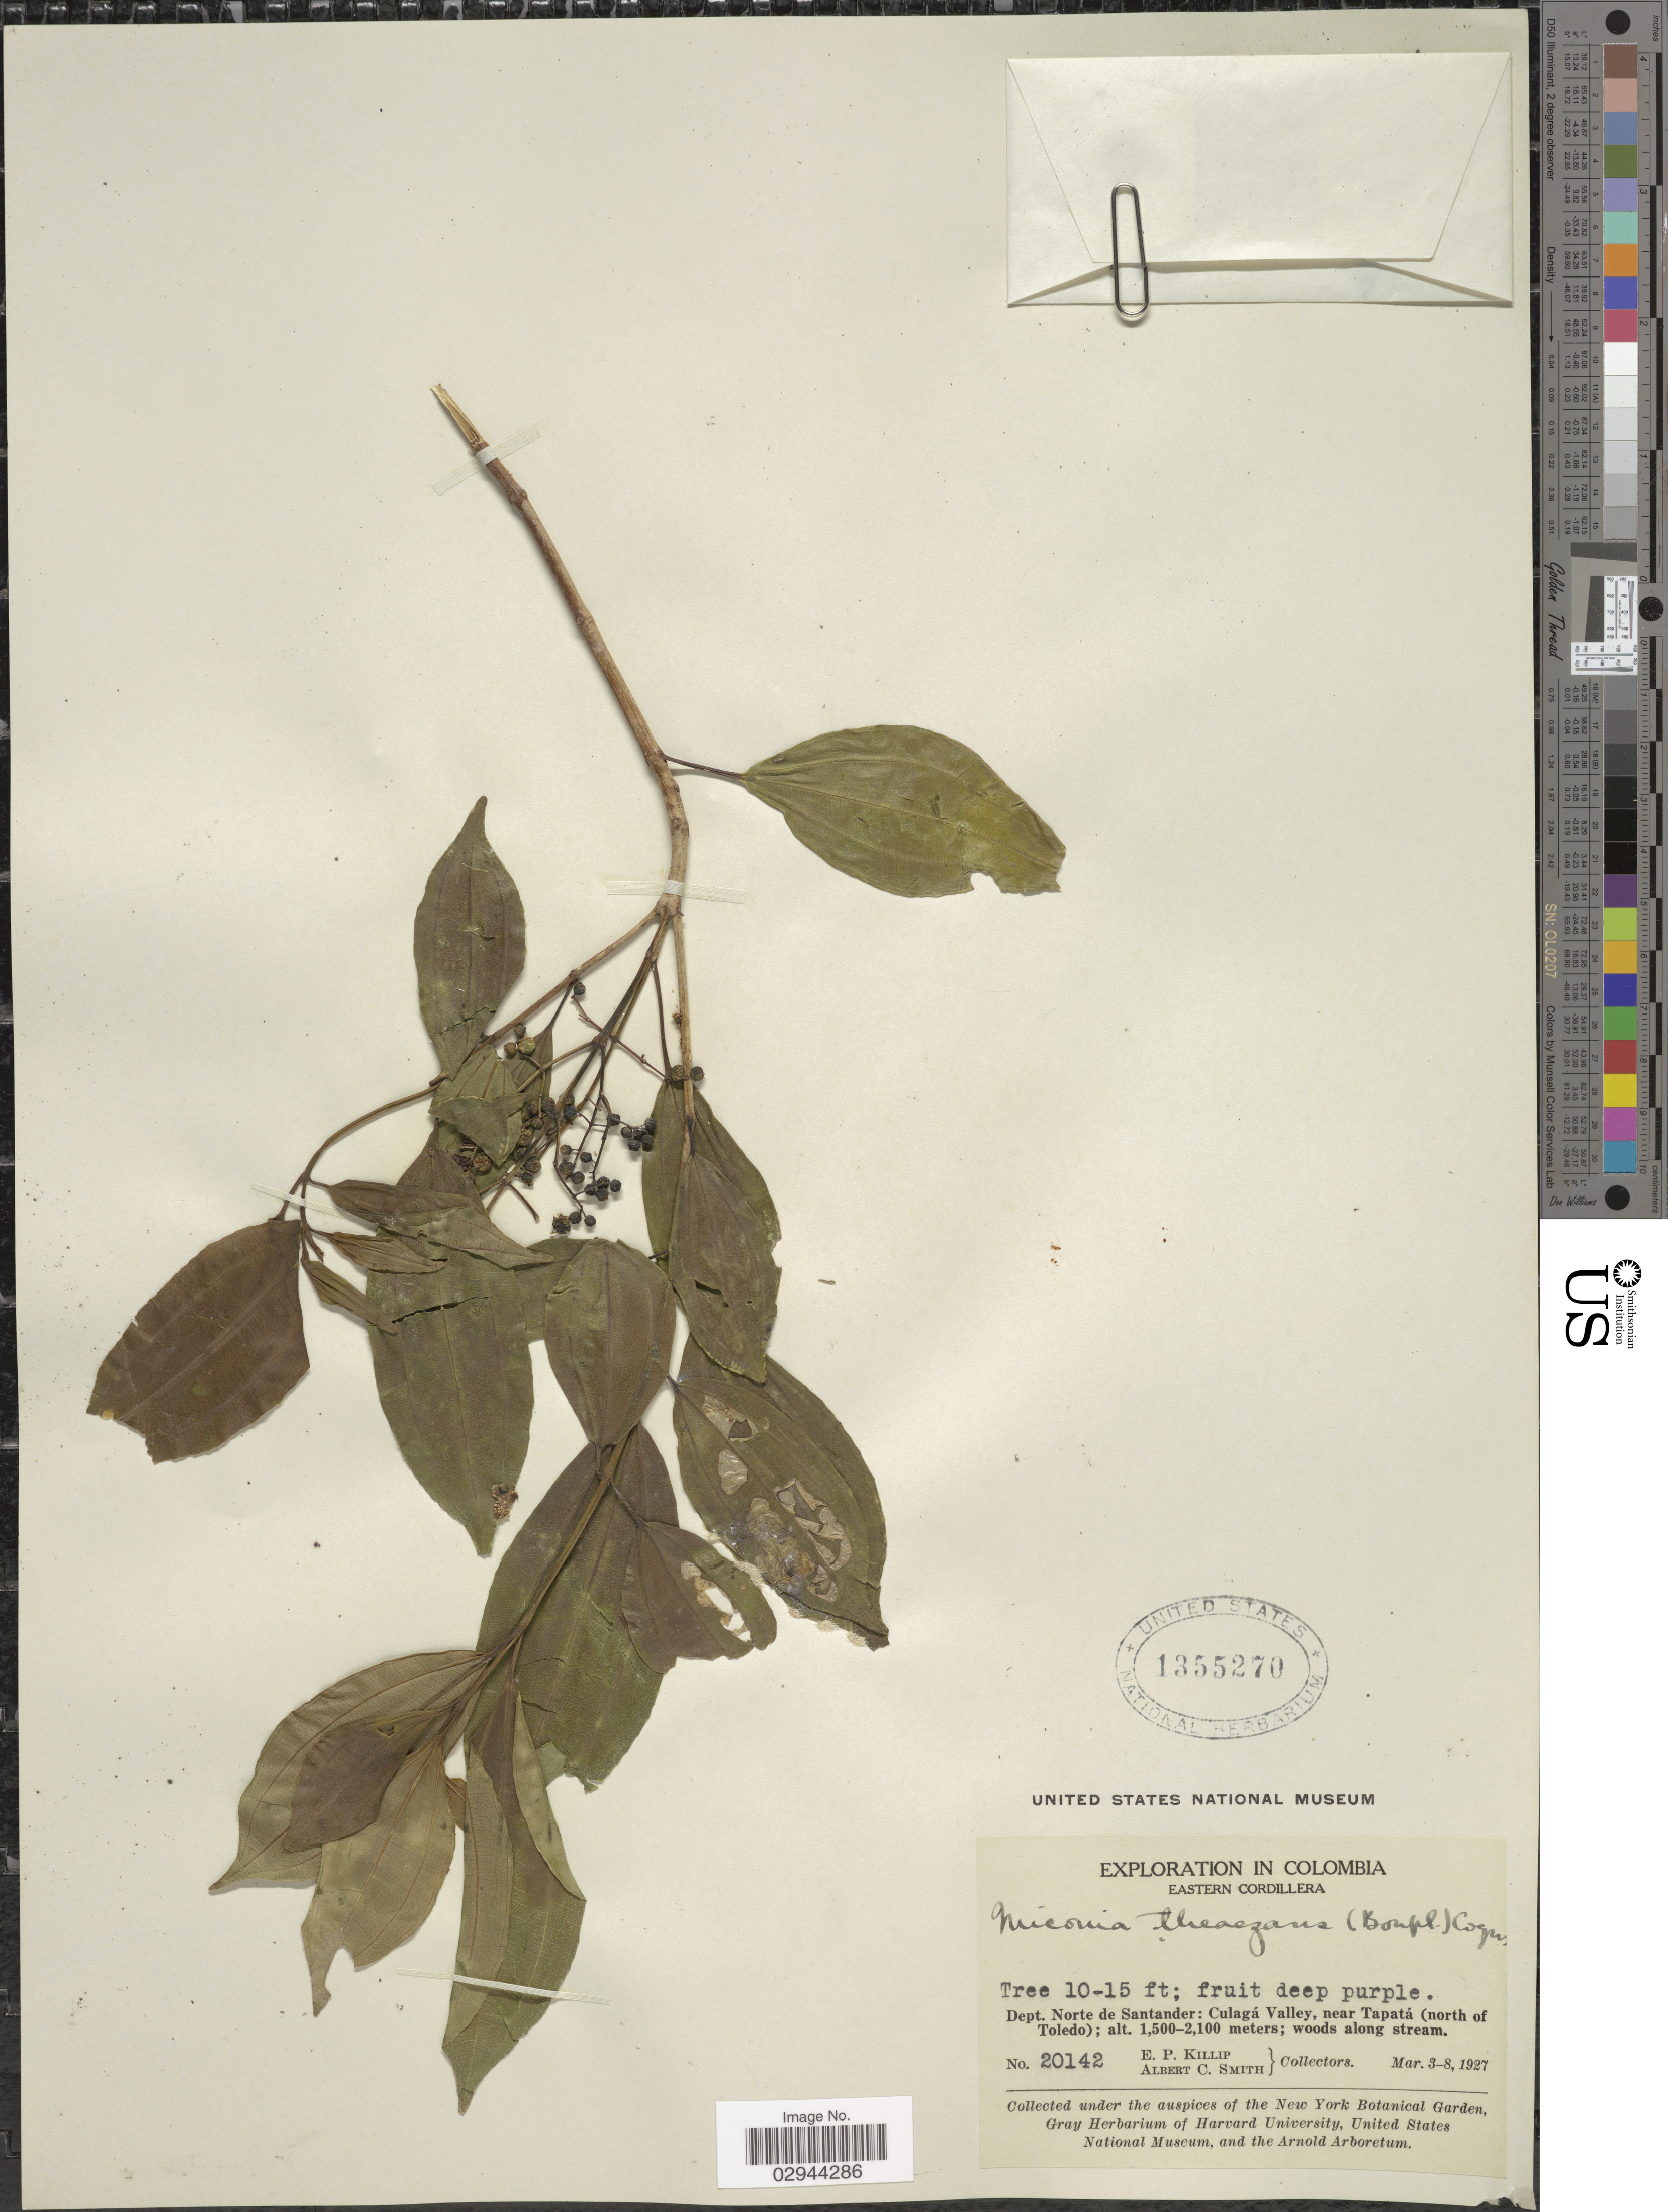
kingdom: Plantae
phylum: Tracheophyta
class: Magnoliopsida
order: Myrtales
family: Melastomataceae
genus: Miconia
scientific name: Miconia theizans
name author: (Bonpl.) Cogn.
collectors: E. P. Killip & A. C. Smith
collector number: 20142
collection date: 1927-03-03/1927-03-08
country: Colombia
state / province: Norte de Santander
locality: Eastern Cordillera, Dept. Norte de Santander, Culagá Valley, near Tapatá (north of Toledo).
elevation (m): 1500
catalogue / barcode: US 1355270